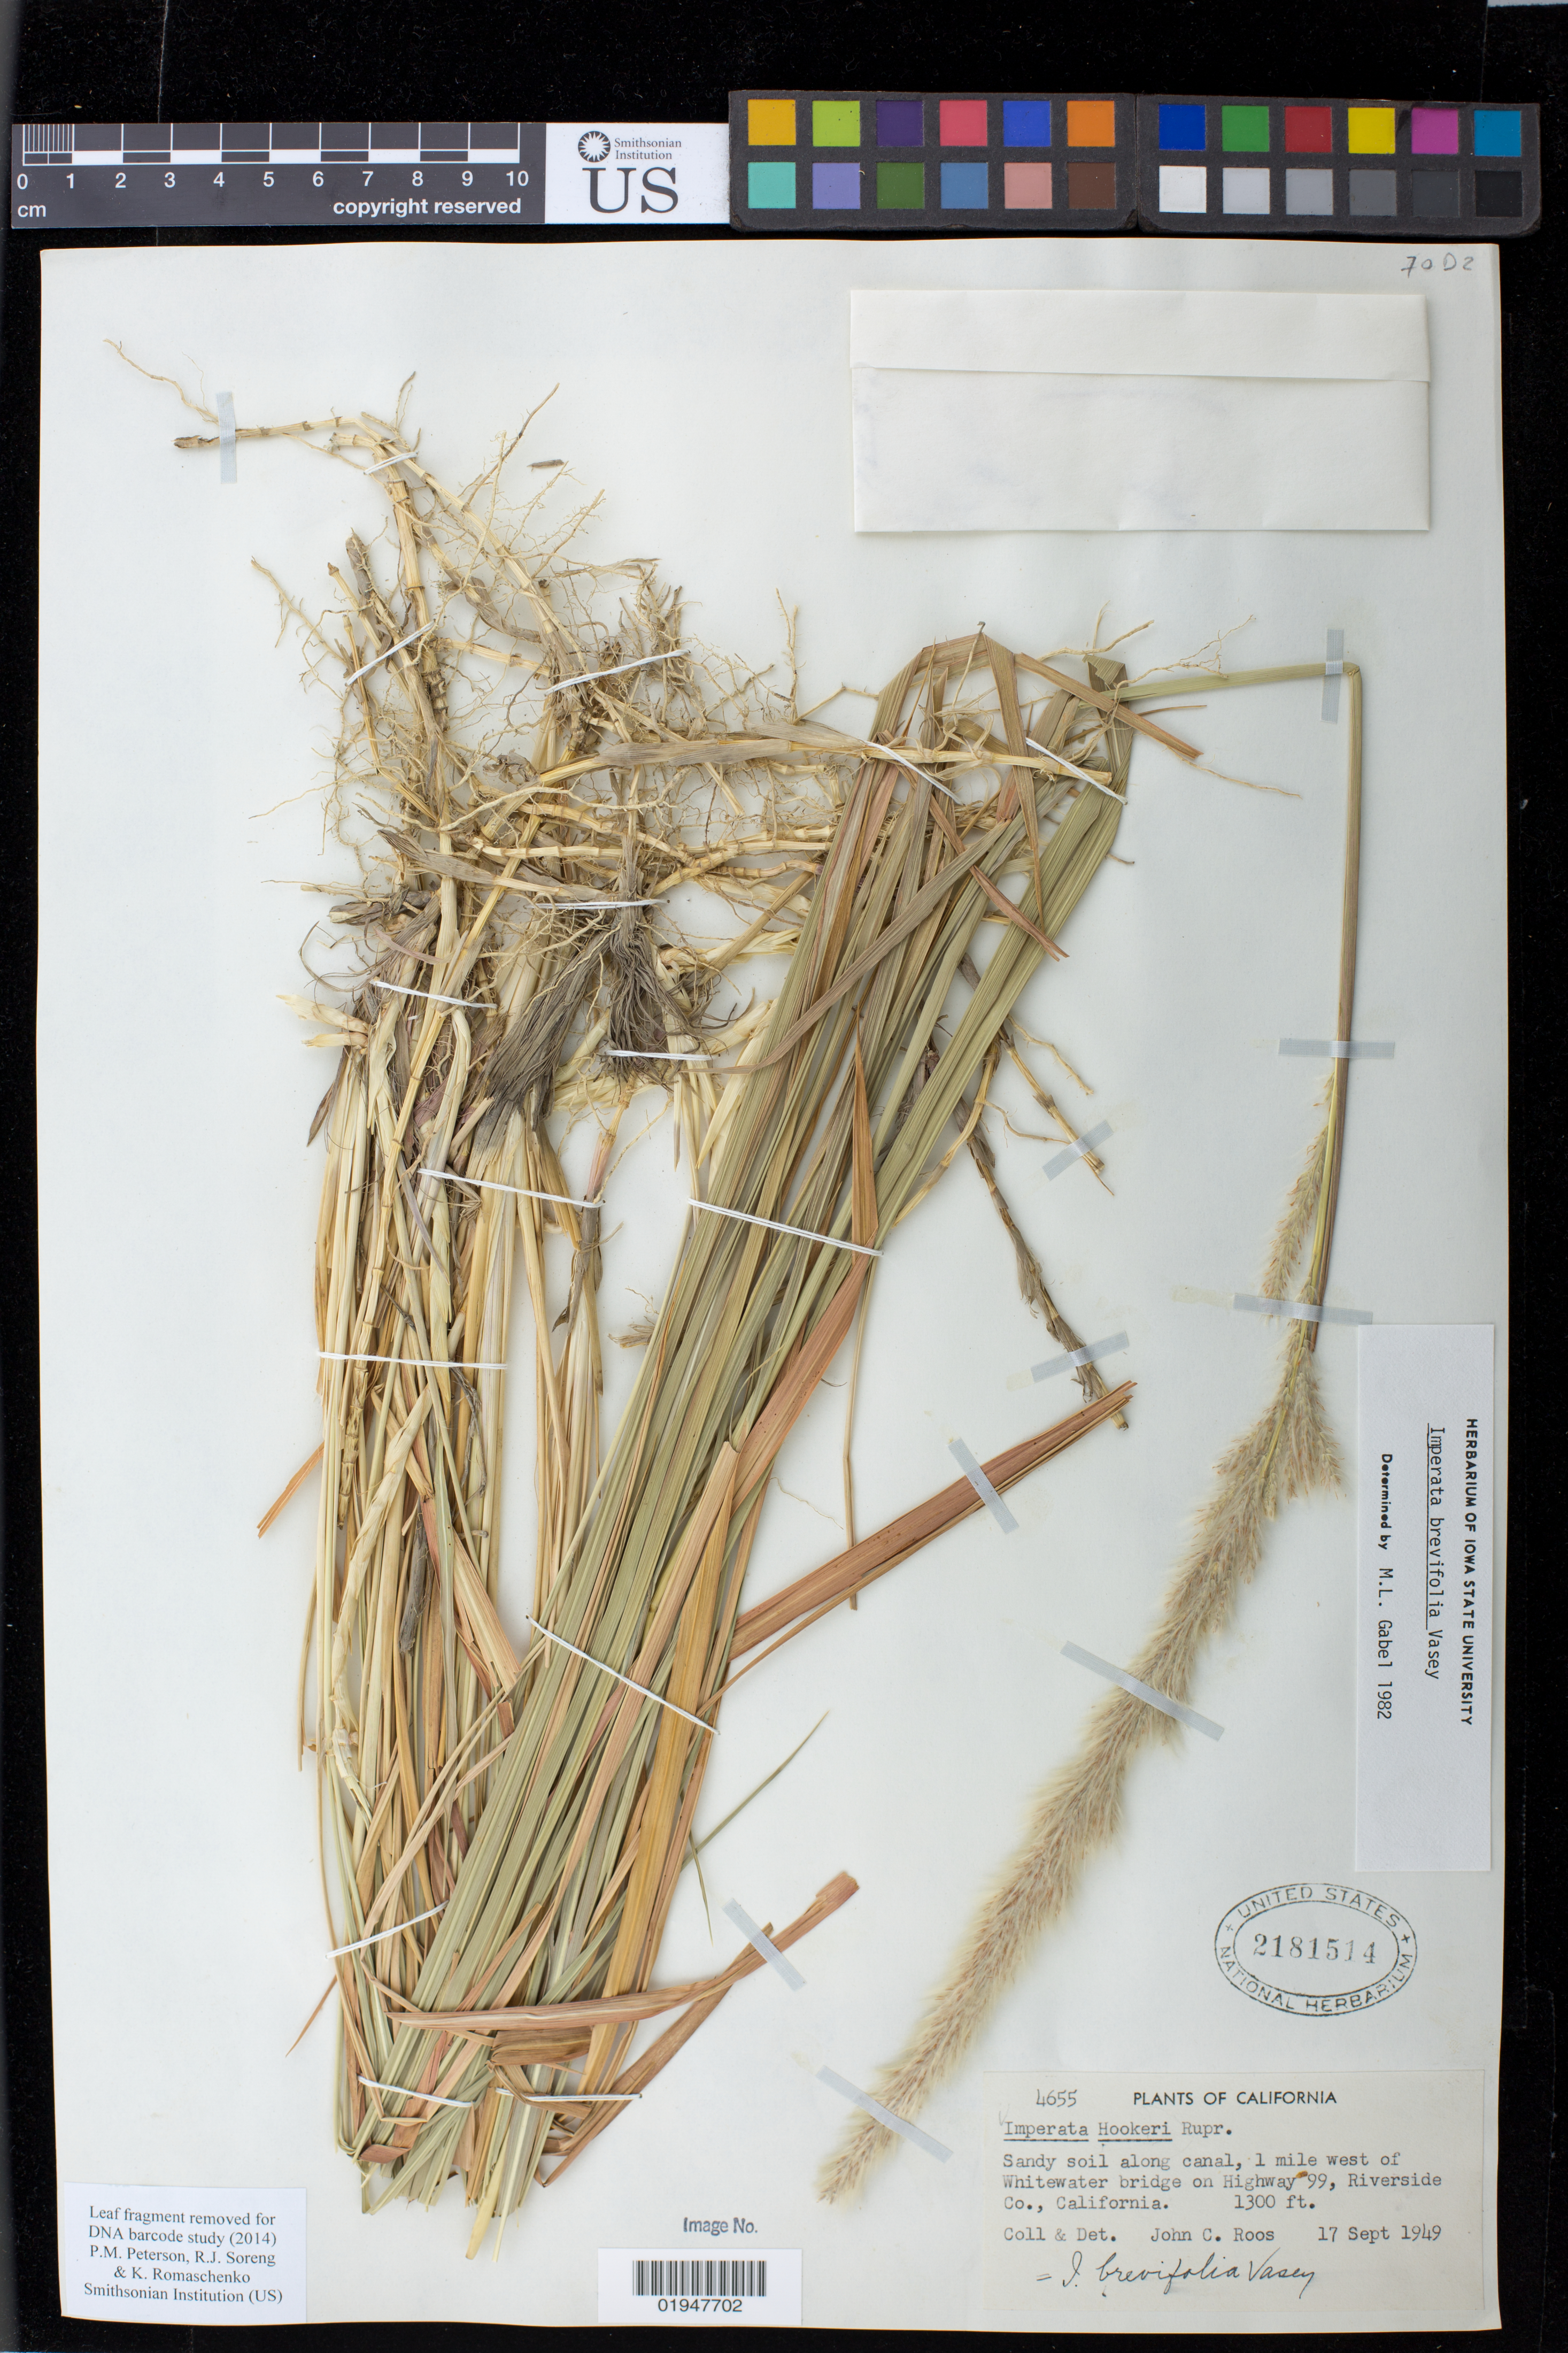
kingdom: Plantae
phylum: Tracheophyta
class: Liliopsida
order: Poales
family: Poaceae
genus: Imperata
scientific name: Imperata brevifolia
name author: Vasey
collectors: J. C. Roos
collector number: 4655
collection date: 1949-09-17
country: United States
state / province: California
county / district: Riverside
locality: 1 mile west of Whitewater bridge on Highway 99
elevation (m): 396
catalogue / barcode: US 2181514